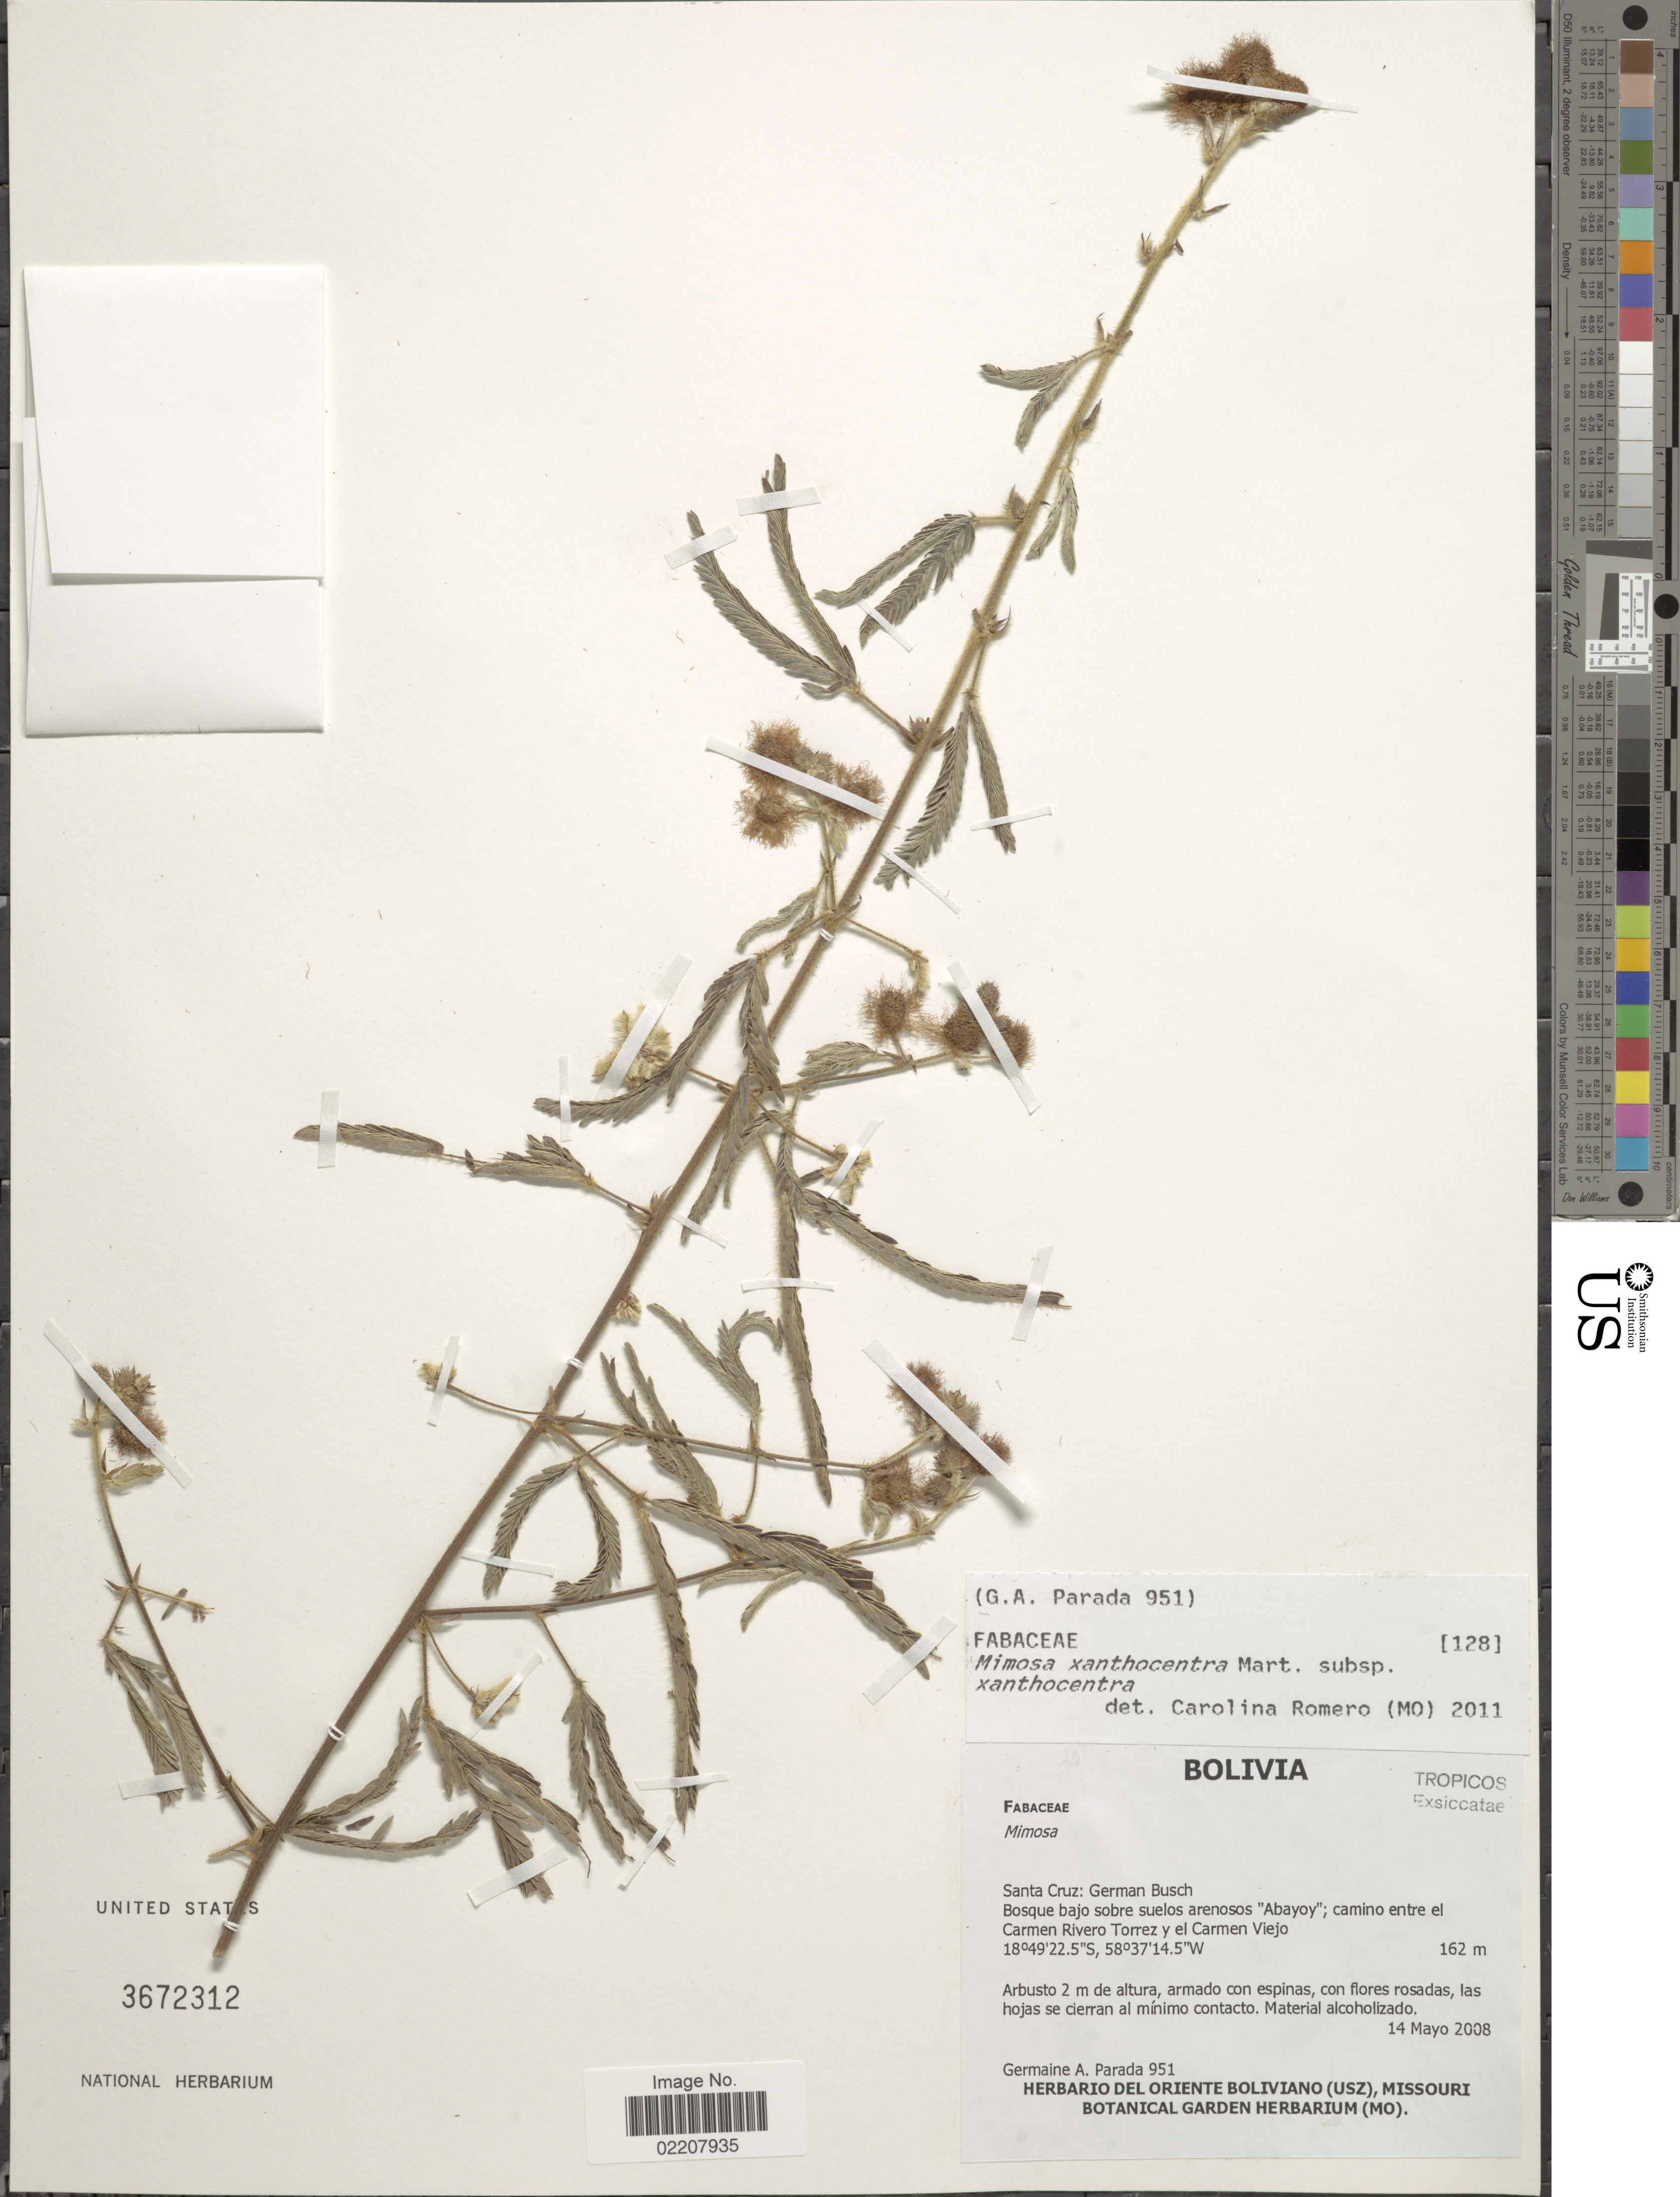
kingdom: Plantae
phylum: Tracheophyta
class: Magnoliopsida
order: Fabales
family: Fabaceae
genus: Mimosa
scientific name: Mimosa xanthocentra subsp. xanthocentra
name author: Mart.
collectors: G. Parada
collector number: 951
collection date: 2008-05-14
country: Bolivia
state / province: Santa Cruz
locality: German Busch, bosque bajo sobre suelos arenosos "Abayoy"; camino entre el Carmen Rivero Torrez y el Carmen Viejo.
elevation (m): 162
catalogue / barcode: US 3672312